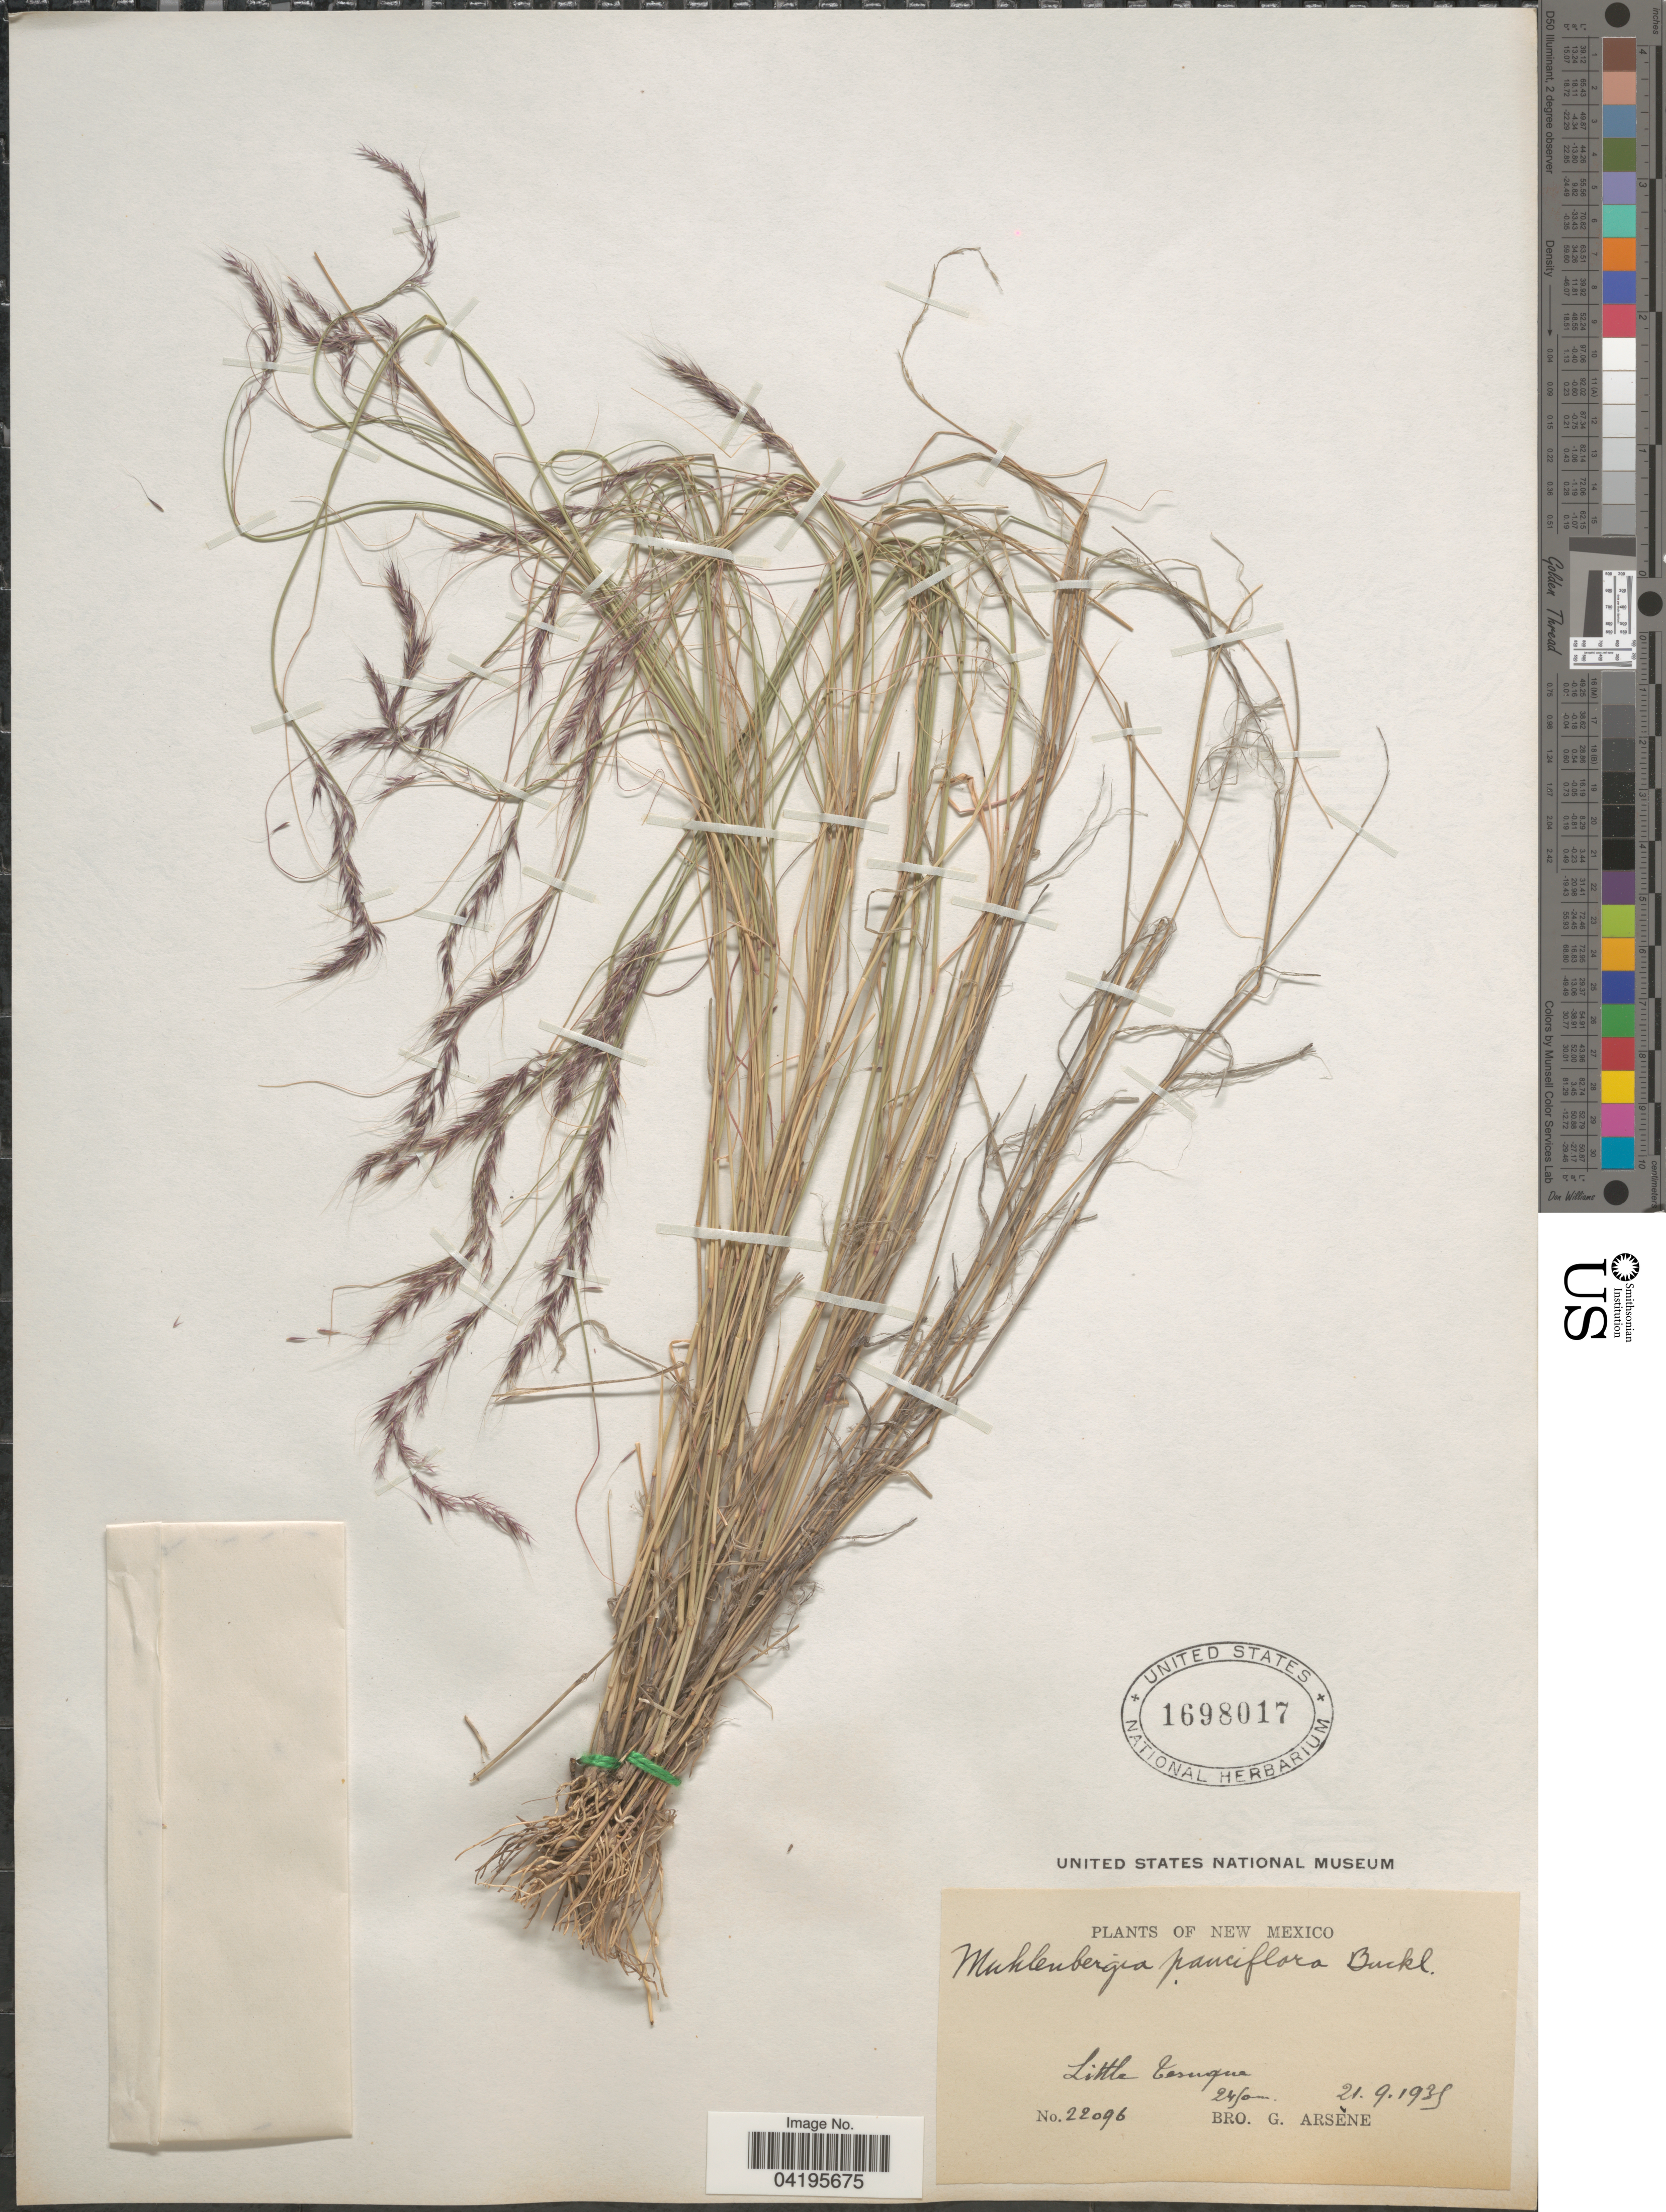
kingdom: Plantae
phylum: Tracheophyta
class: Liliopsida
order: Poales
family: Poaceae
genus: Muhlenbergia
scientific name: Muhlenbergia pauciflora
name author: Buckley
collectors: Bro. G. Arsène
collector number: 22096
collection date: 1935-09-21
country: United States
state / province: New Mexico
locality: Little Tesuque.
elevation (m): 2450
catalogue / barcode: US 1698017